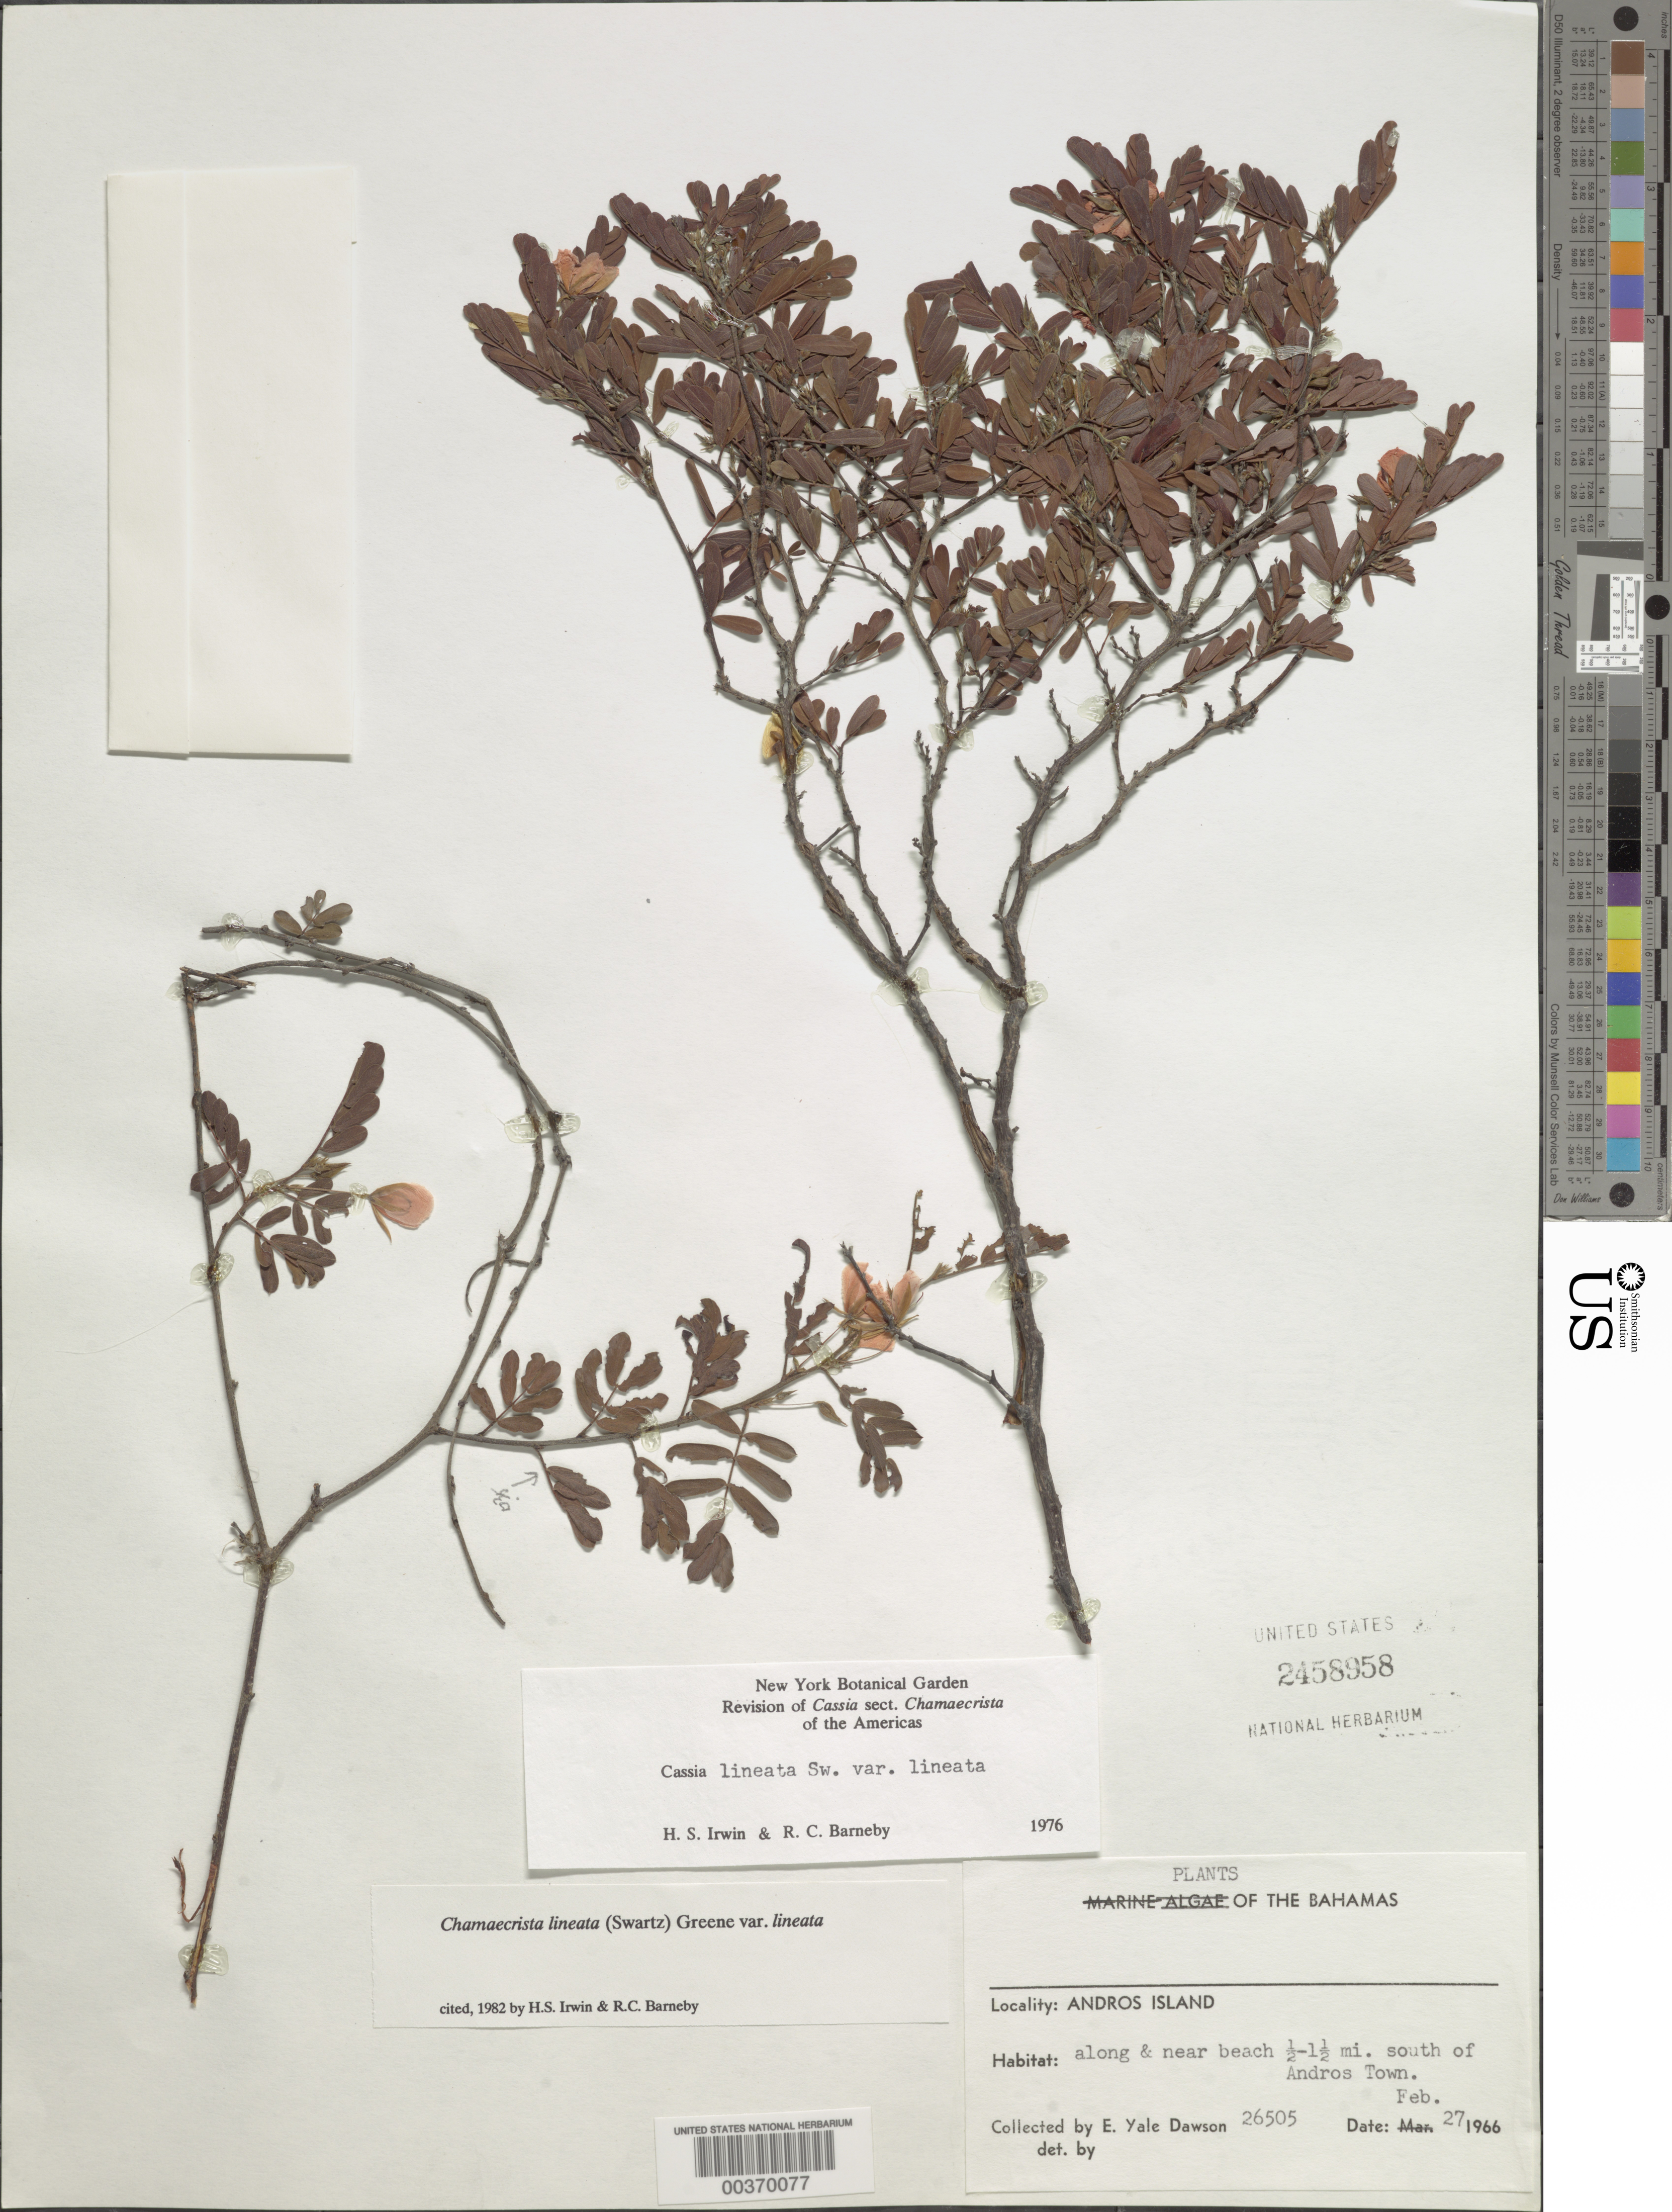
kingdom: Plantae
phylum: Tracheophyta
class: Magnoliopsida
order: Fabales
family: Fabaceae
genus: Chamaecrista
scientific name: Chamaecrista lineata var. lineata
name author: (Sw.) Greene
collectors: E. Y. Dawson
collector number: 26505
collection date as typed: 27 Feb 1966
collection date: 1966-02-27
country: Bahamas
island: Andros Island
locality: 0.5-1.5 mi s of andros town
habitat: Along and near beach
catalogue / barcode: US 2458958